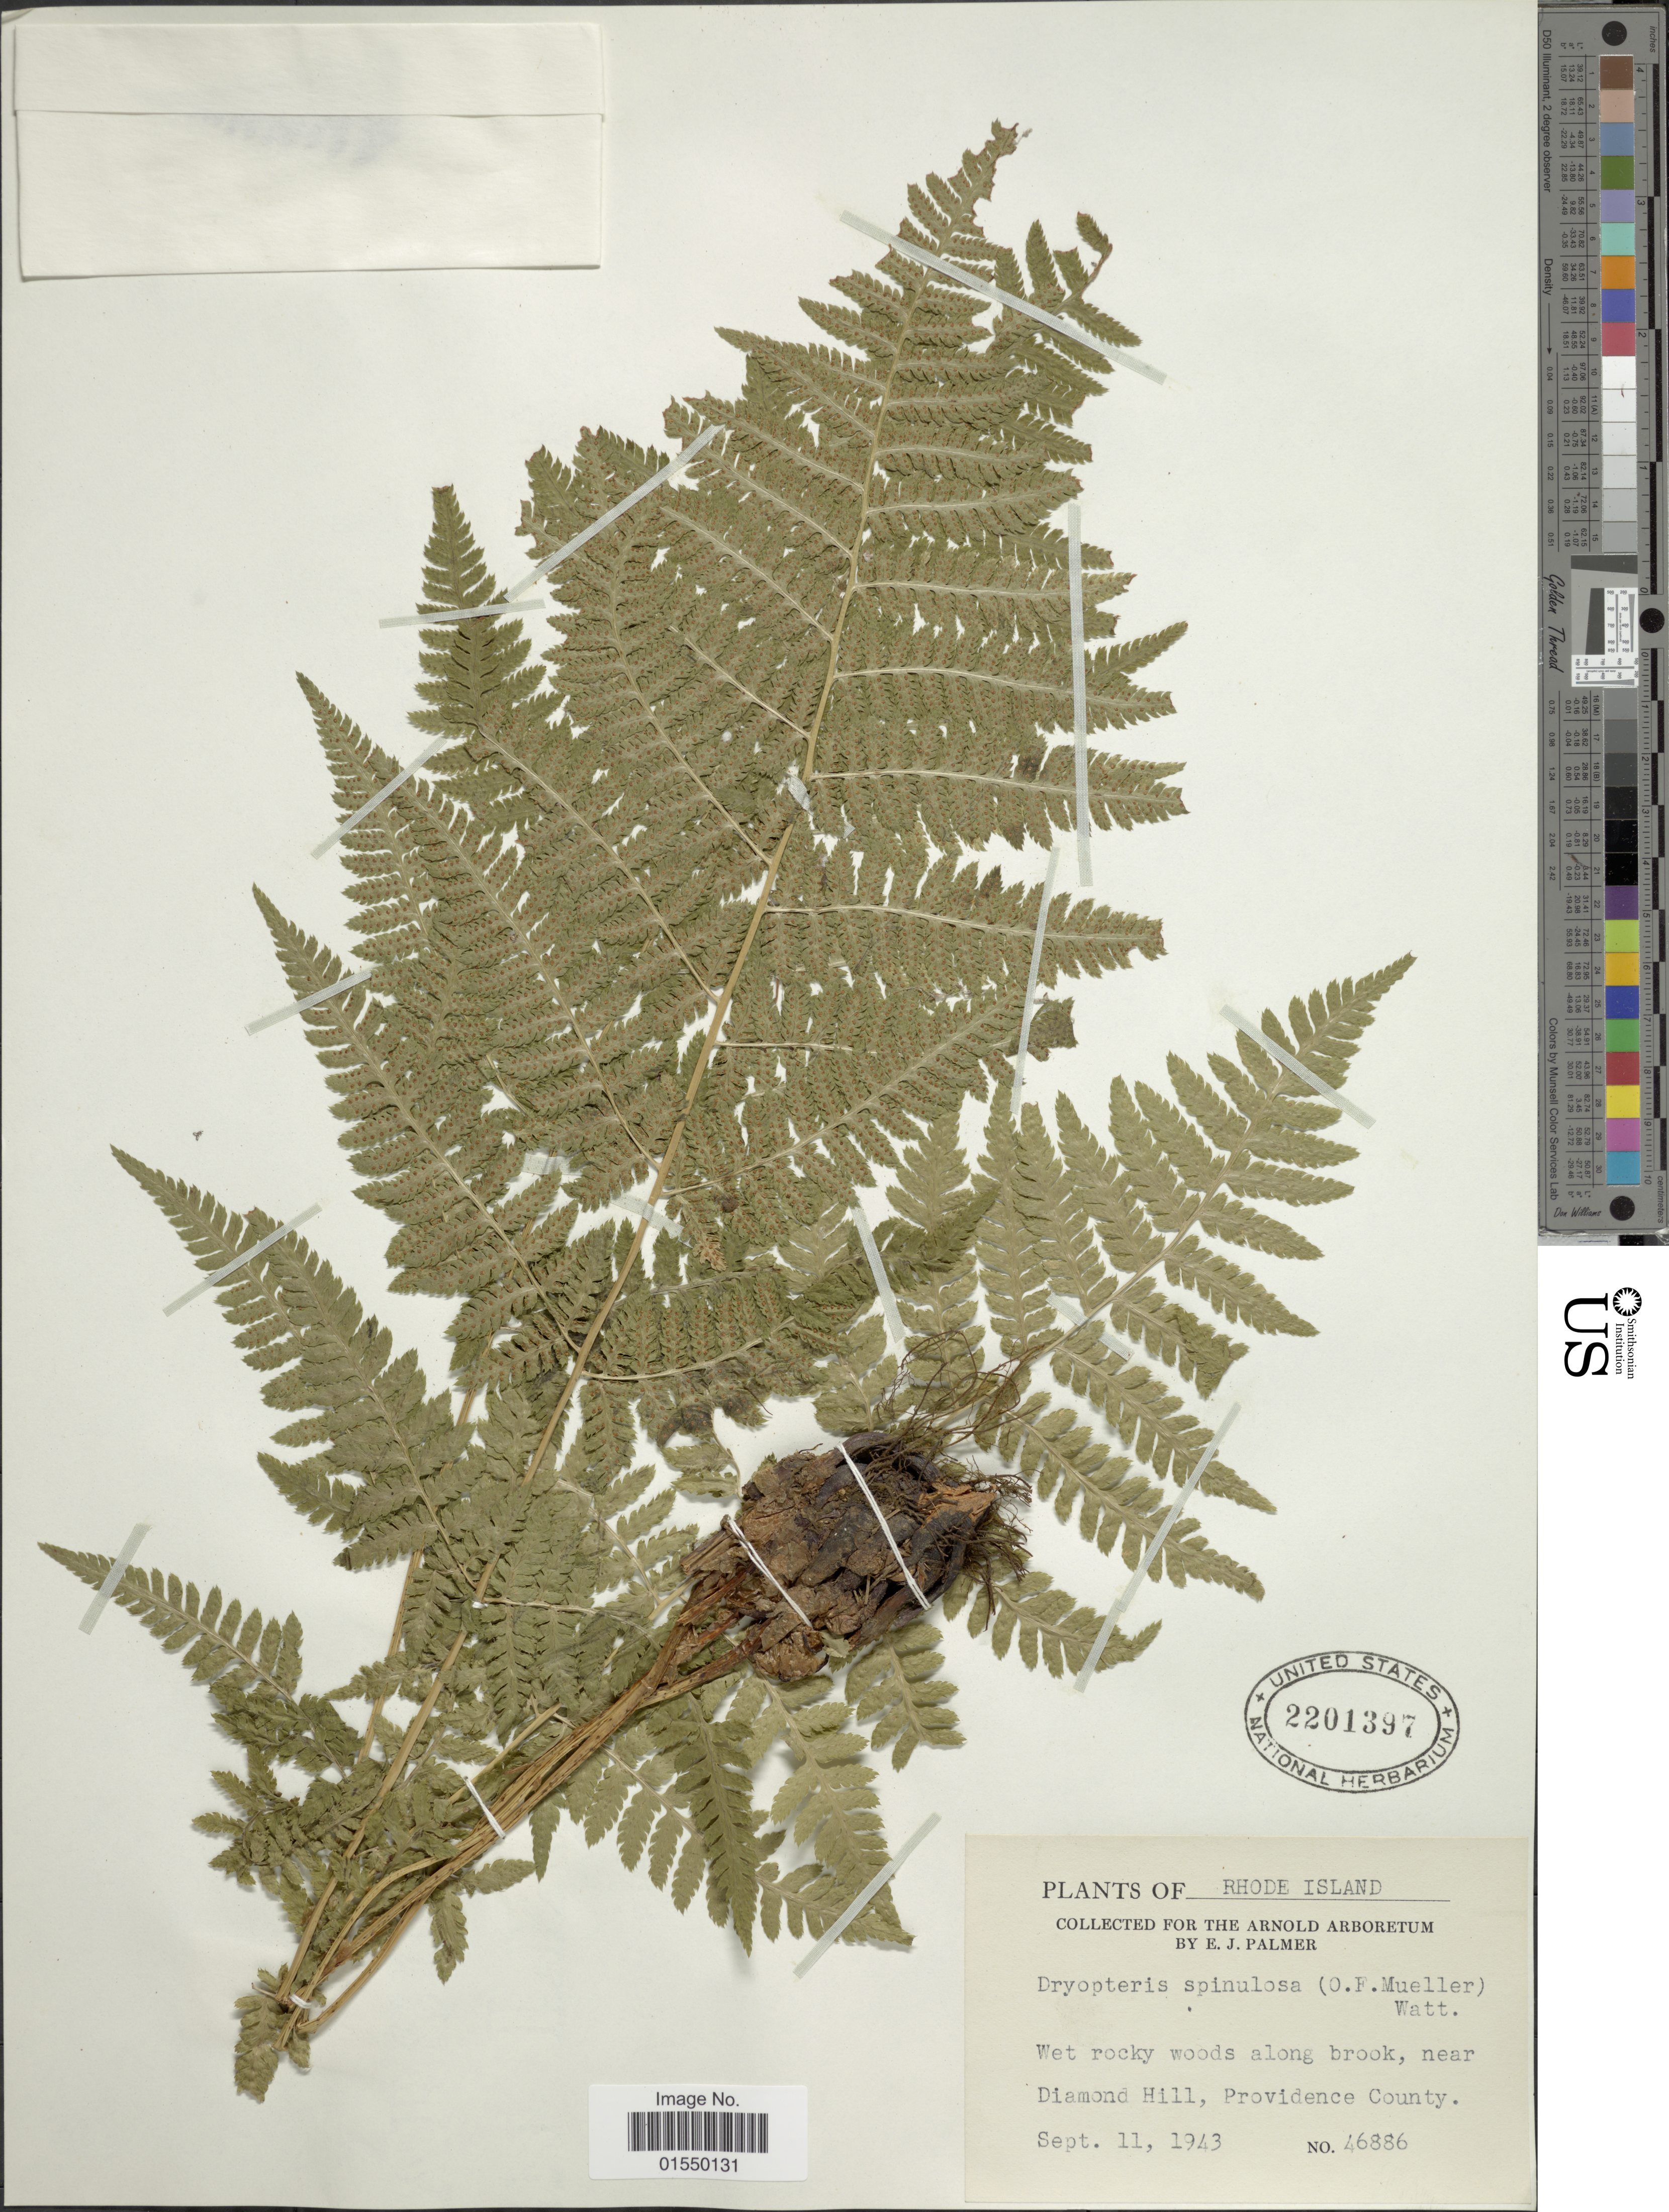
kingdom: Plantae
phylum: Tracheophyta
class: Polypodiopsida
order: Polypodiales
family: Dryopteridaceae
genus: Dryopteris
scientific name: Dryopteris carthusiana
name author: (Villars) H.P. Fuchs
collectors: E. J. Palmer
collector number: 46886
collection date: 1943-09-11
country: United States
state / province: Rhode Island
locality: Near Diamond Hill, Providence County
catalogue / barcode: US 2201397